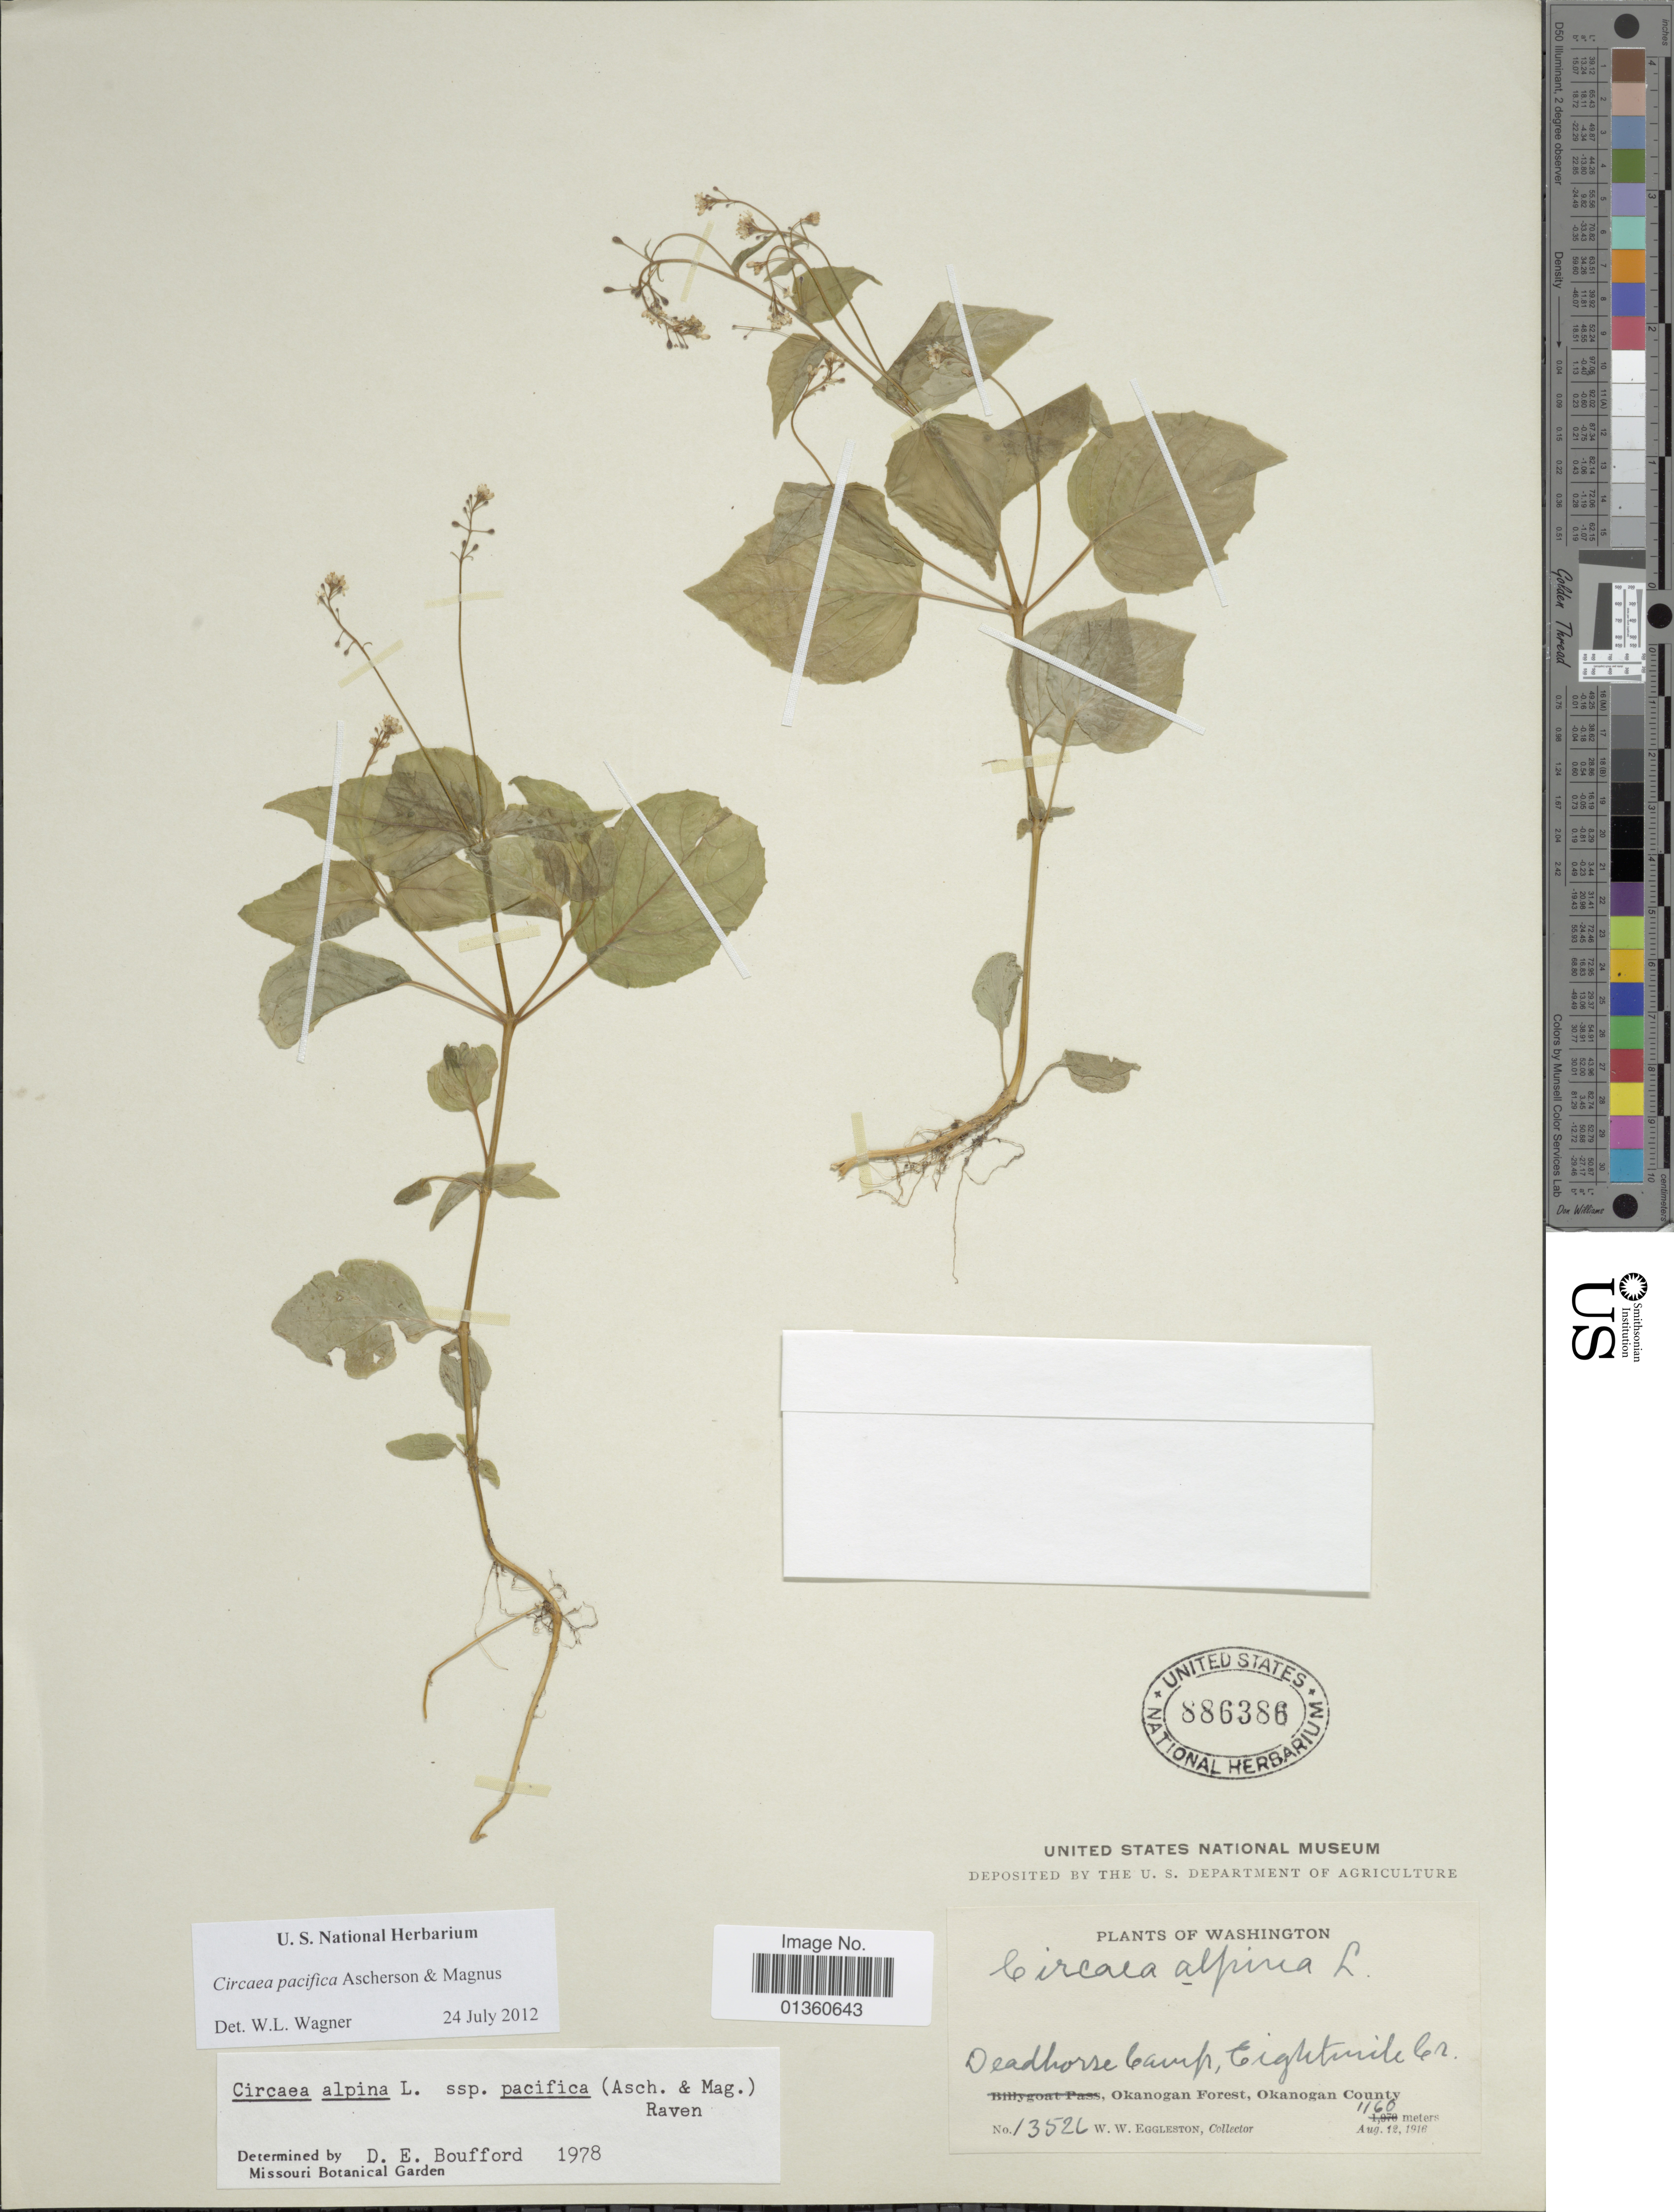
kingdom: Plantae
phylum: Tracheophyta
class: Magnoliopsida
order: Myrtales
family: Onagraceae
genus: Circaea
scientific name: Circaea pacifica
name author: Asch. & Magnus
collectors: W. W. Eggleston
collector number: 13526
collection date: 1916-08-12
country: United States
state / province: Washington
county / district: Okanogan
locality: Deadhorse Camp, Eightmide Cr. Okanogan Forest, Okanogan County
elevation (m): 1160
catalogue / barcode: US 886386